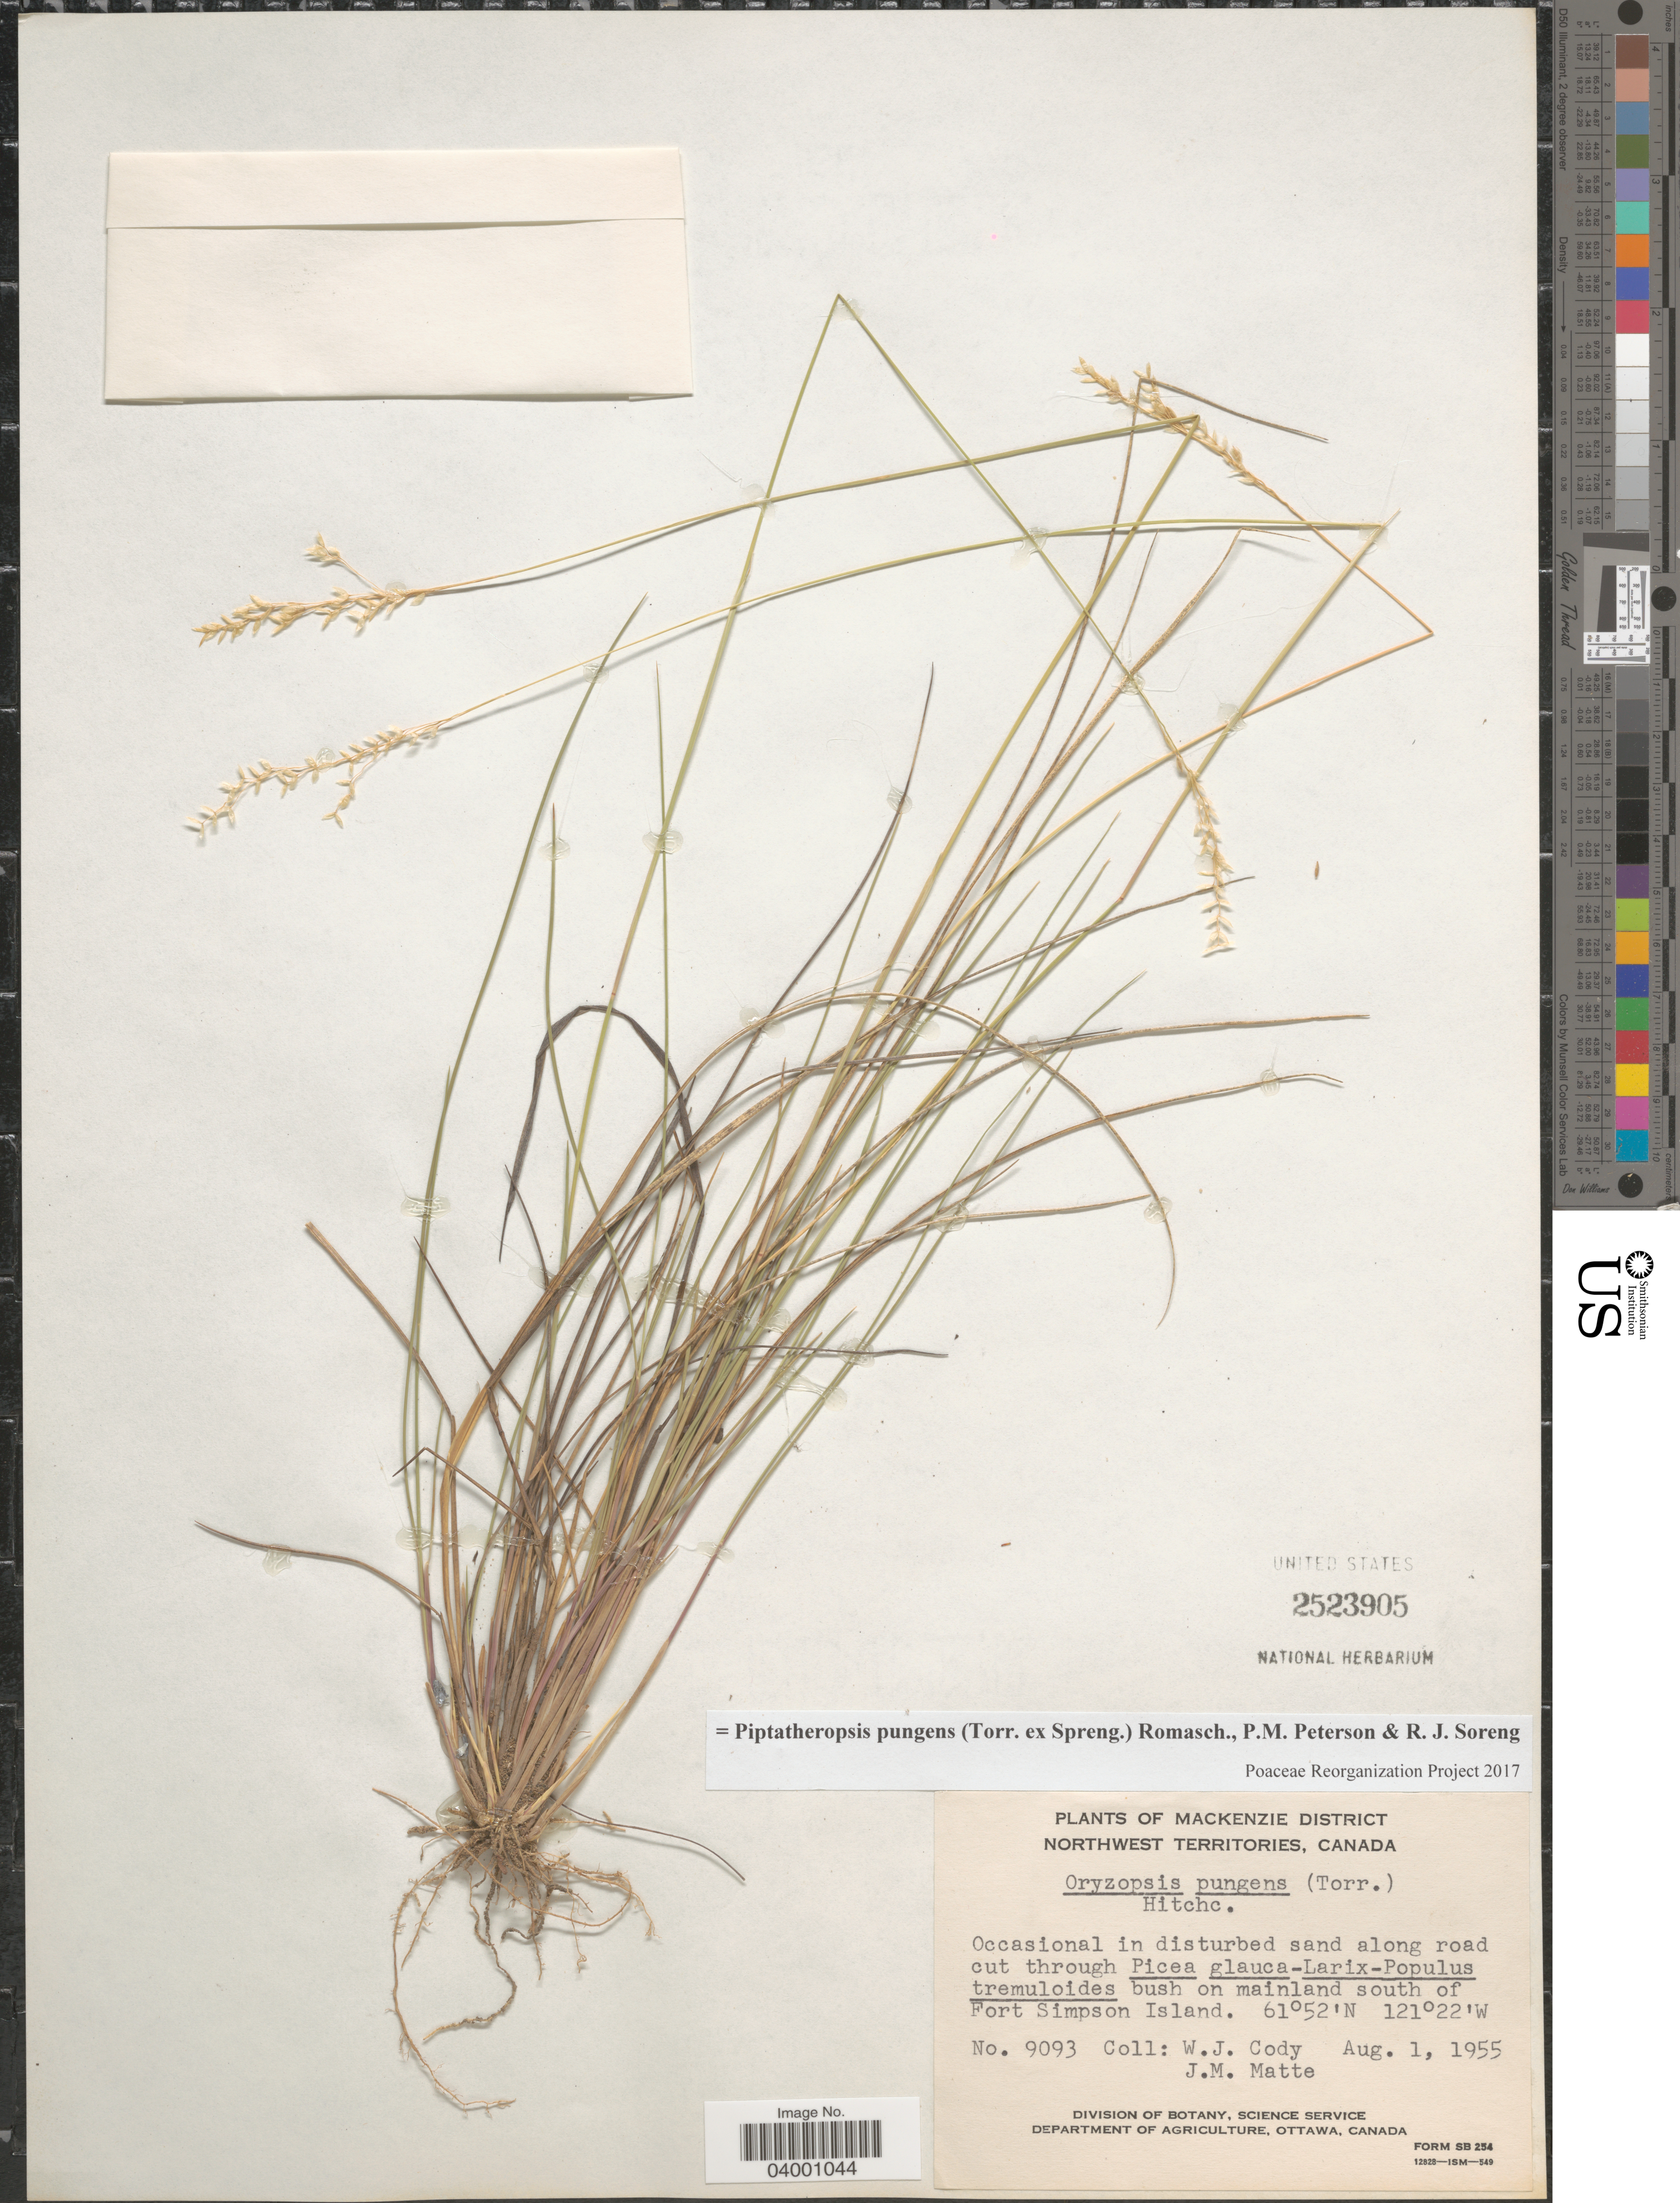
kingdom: Plantae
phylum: Tracheophyta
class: Liliopsida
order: Poales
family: Poaceae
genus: Piptatheropsis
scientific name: Piptatheropsis pungens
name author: (Torr. ex Spreng.) Romasch. et al.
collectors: W. Cody & J. Matte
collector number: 9093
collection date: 1955-08-01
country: Canada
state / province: Northwest Territories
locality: Mackenzie District. On mainland south of Fort Simpson Island.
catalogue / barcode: US 2523905